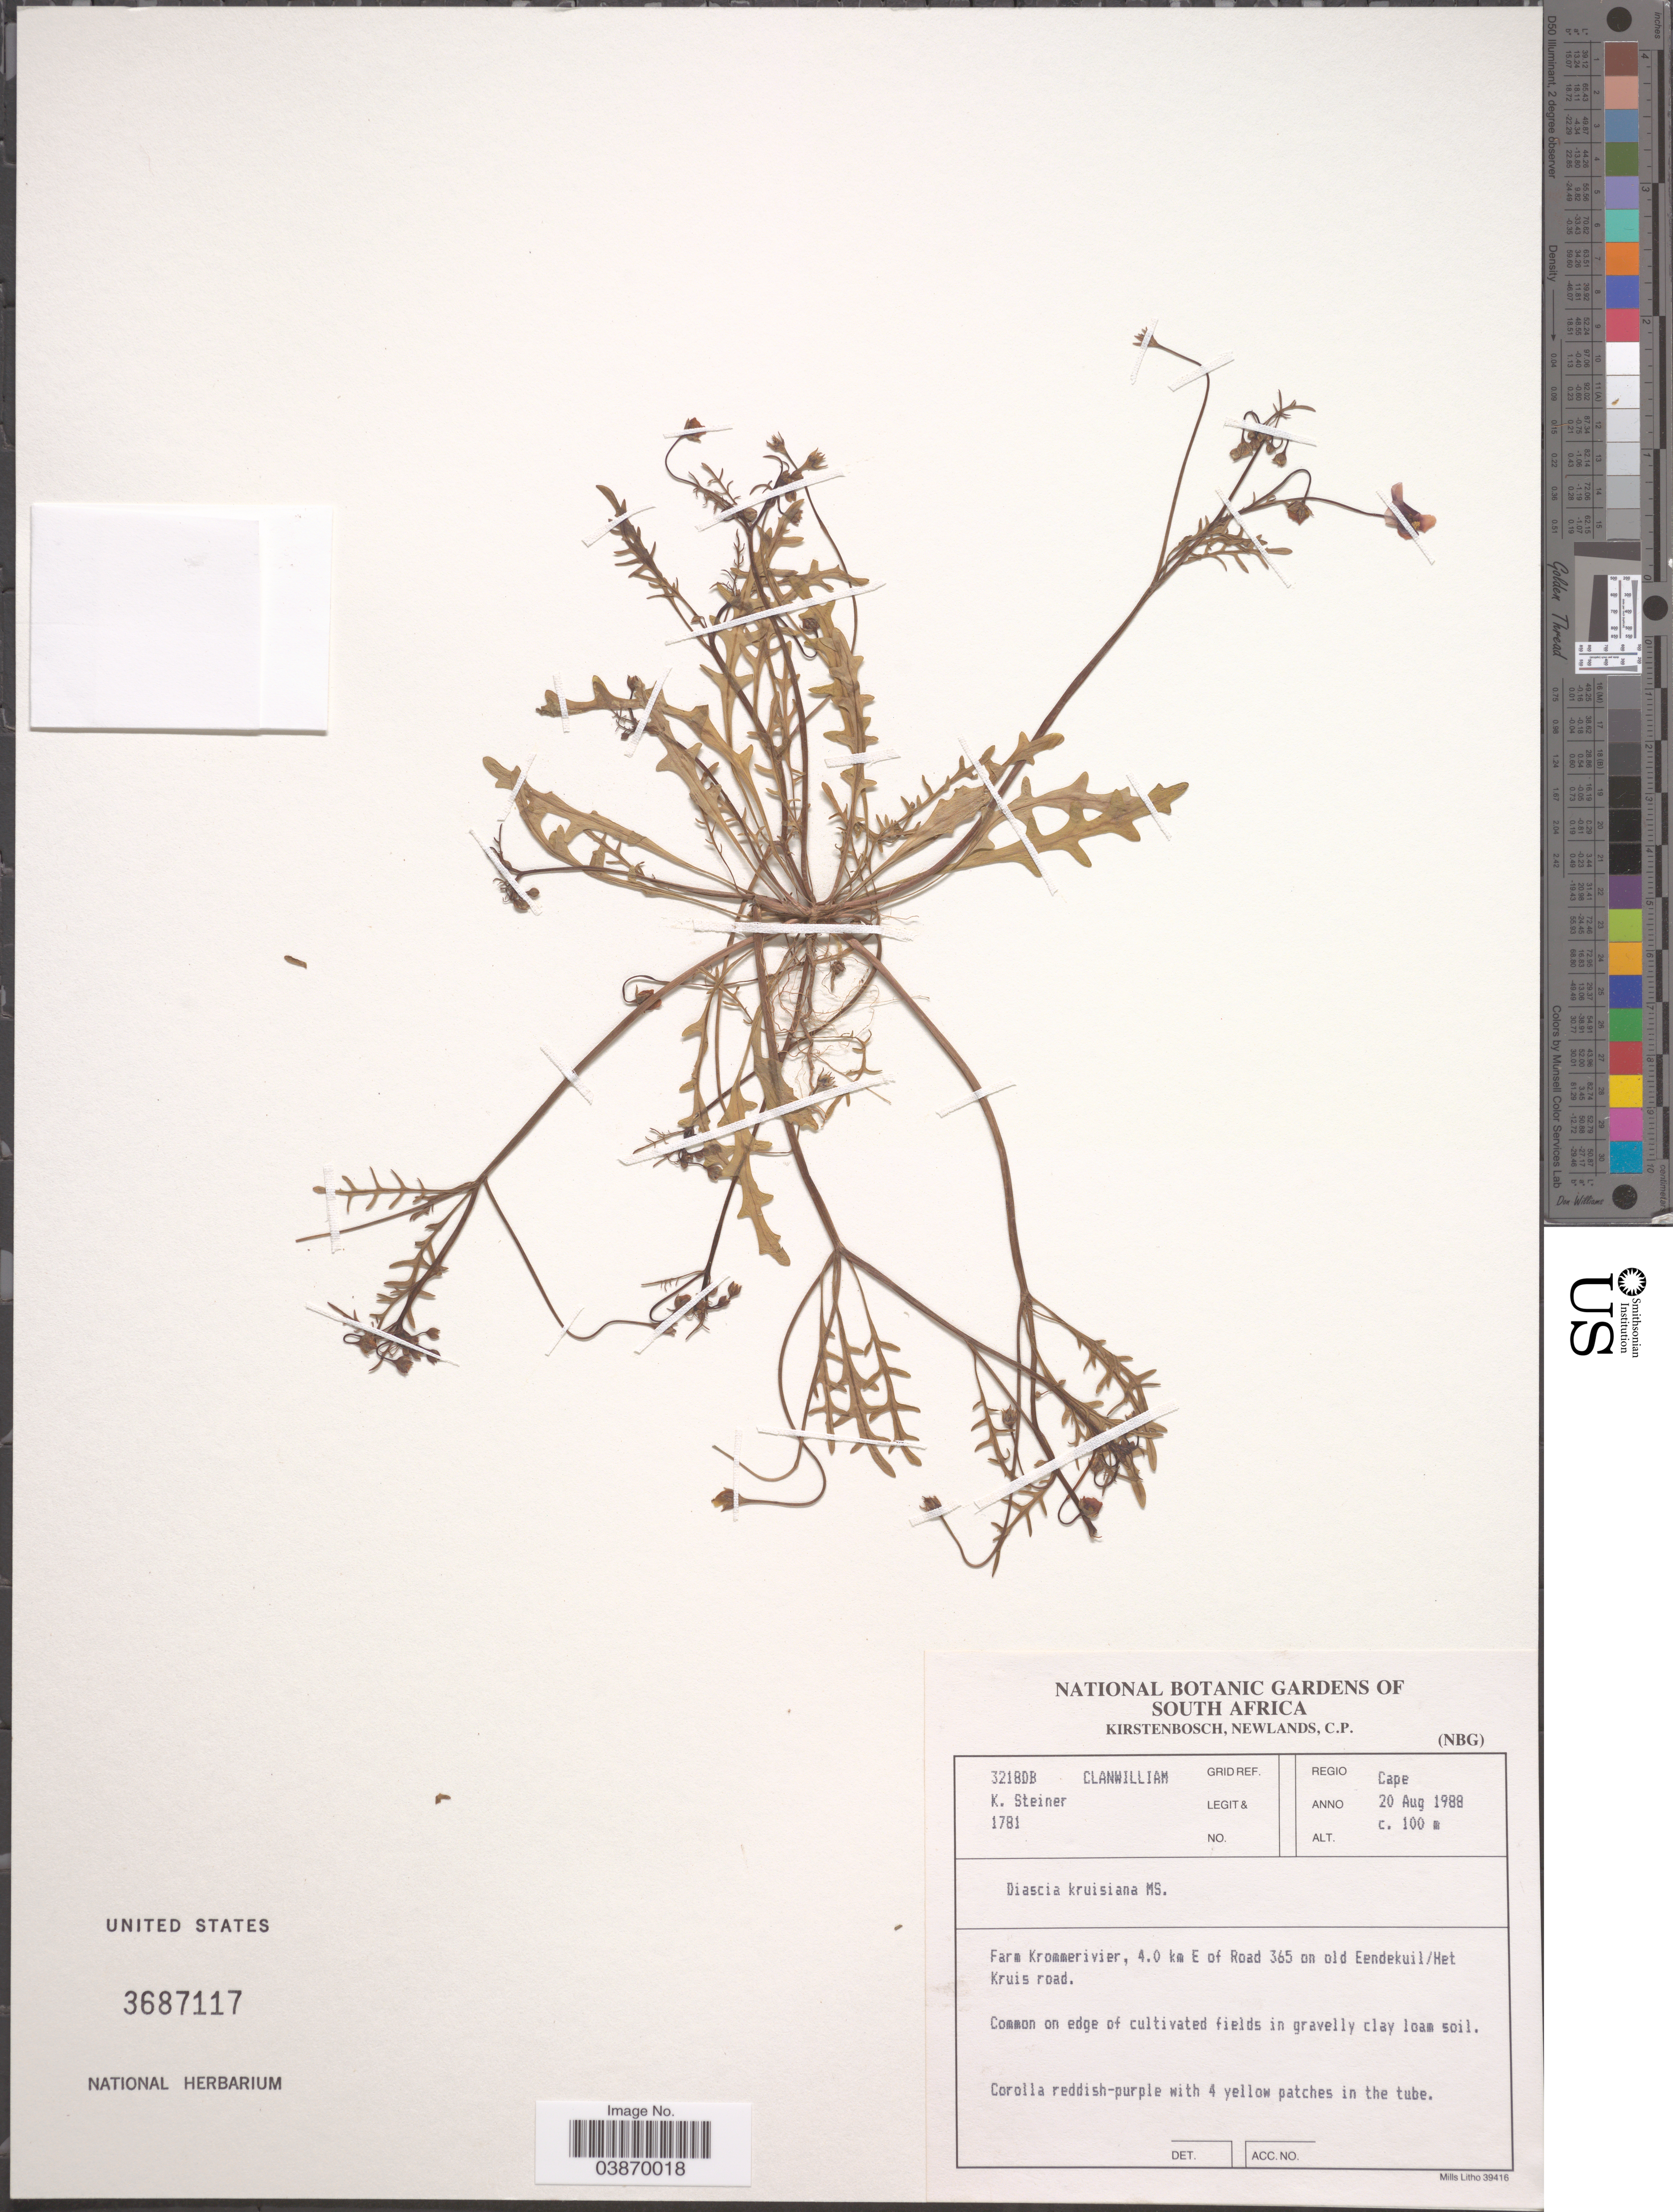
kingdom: Plantae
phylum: Tracheophyta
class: Magnoliopsida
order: Lamiales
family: Scrophulariaceae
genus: Diascia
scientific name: Diascia kruisiana K.E. Steiner sp. nov. ined.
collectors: K. Steiner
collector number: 1781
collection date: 1988-08-20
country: South Africa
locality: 3218DB Grid ref. Clanwilliam. Regio Cape. Fara Krommerivier, 4.0 km E of Road 365 on ols Enndekuil/ Het Kruis road.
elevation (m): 100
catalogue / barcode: US 3687117